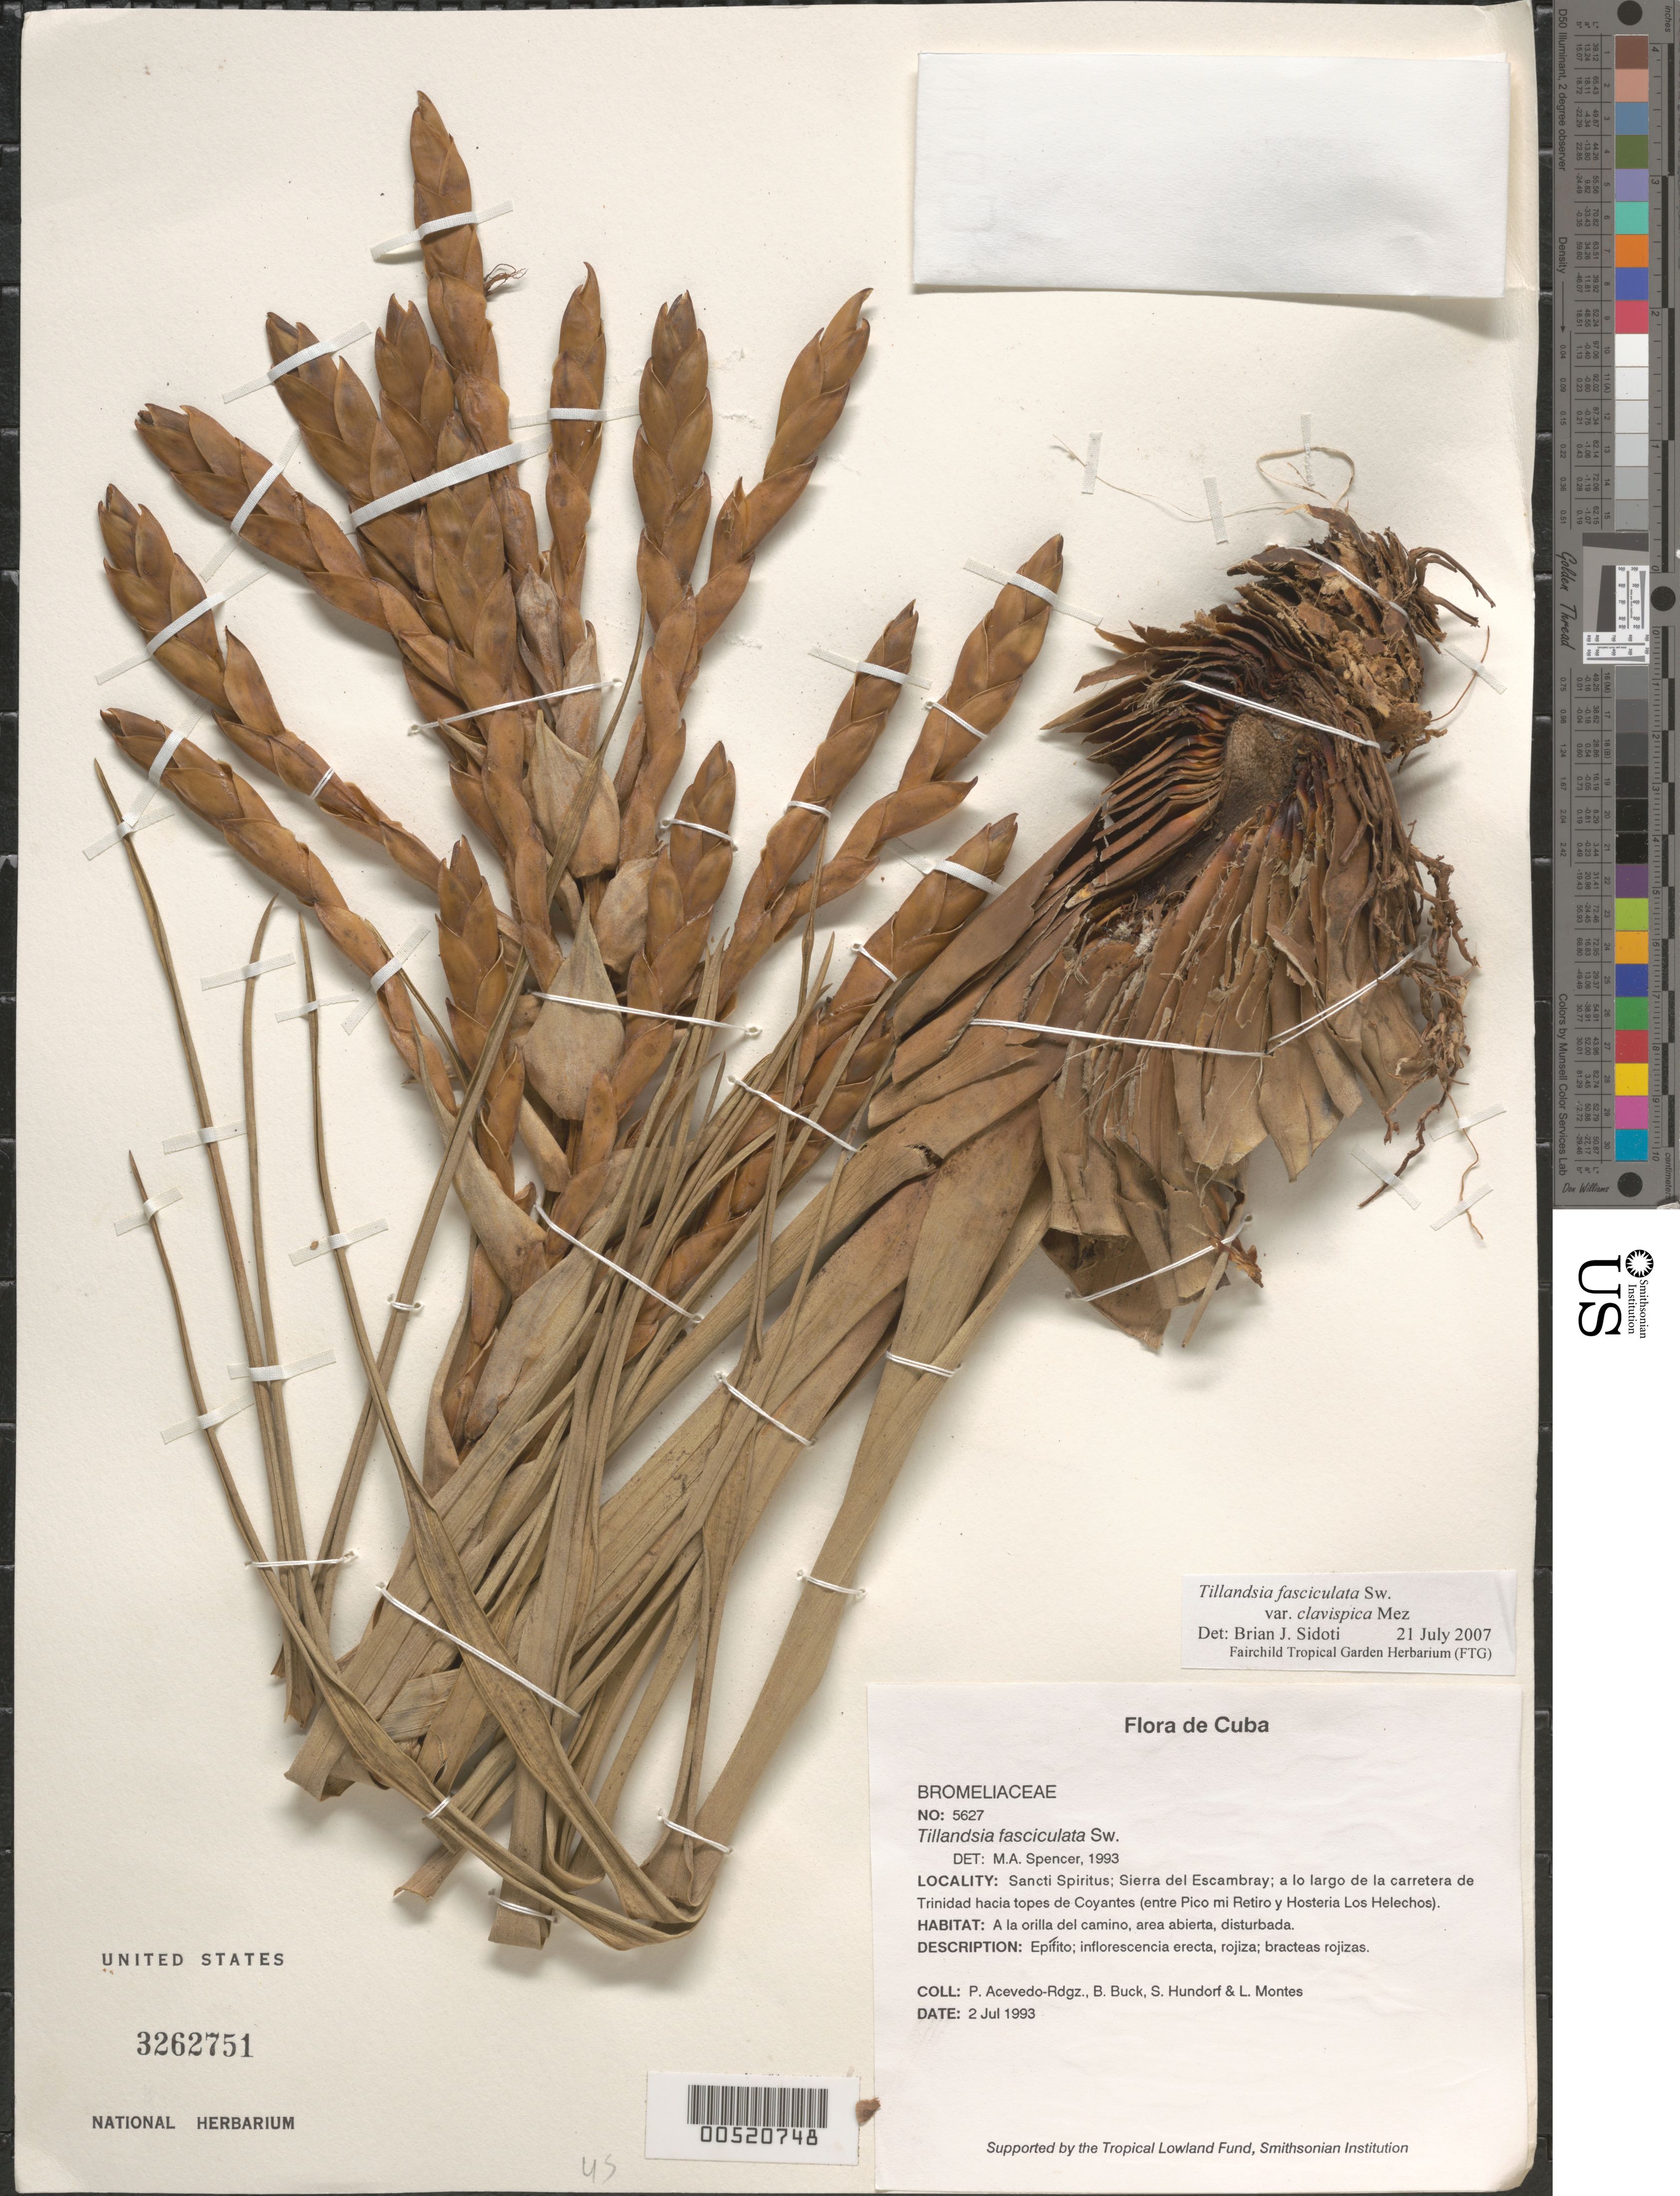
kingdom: Plantae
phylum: Tracheophyta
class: Liliopsida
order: Poales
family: Bromeliaceae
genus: Tillandsia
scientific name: Tillandsia fasciculata var. clavispica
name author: Mez in A. DC.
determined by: Sidoti, B. J.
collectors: P. Acevedo-Rodr., B. Buck, S. Hundorf & L. Montes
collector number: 5627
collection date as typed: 02 Jul 1993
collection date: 1993-07-02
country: Cuba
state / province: Sancti Spiritus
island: Cuba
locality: Sierra del Escambray; a lo largo de la carretera de Trinidad hacia topes de Coyantes (entre Pico mi Retiro y Hosteria Los Helechos)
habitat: A la orilla del camino, area abierta, disturbada.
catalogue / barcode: US 3262751